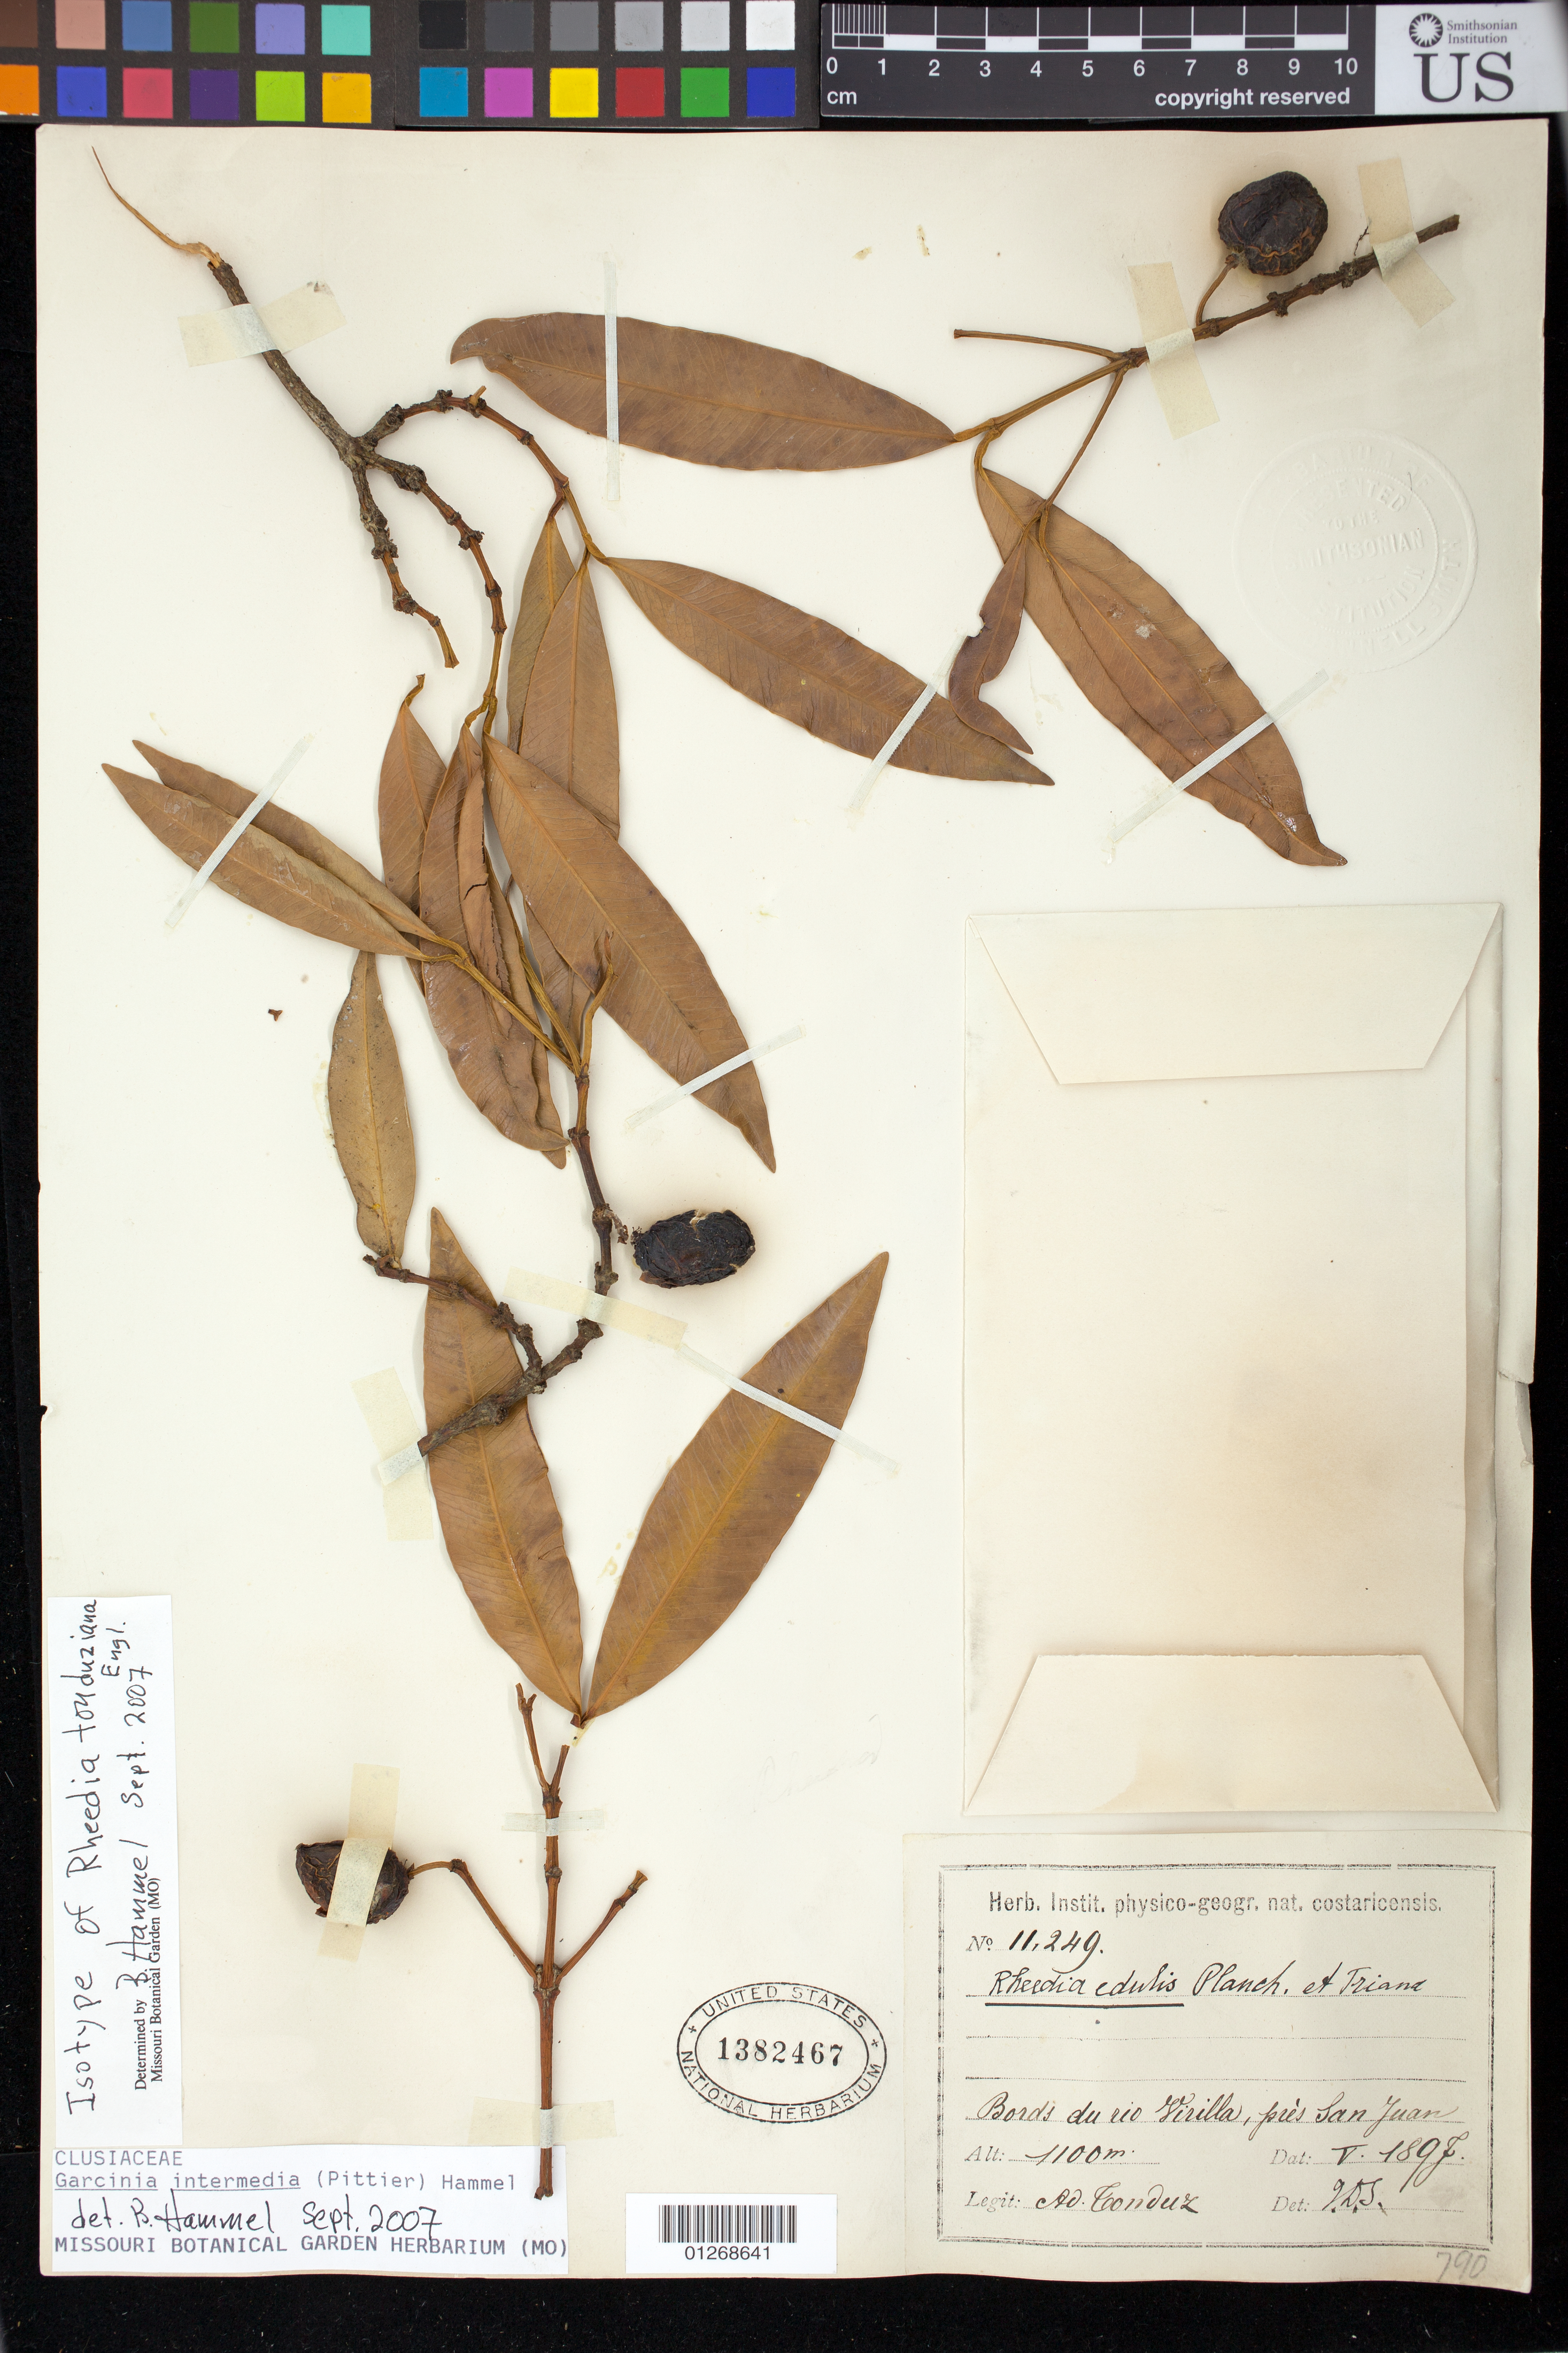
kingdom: Plantae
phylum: Tracheophyta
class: Magnoliopsida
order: Malpighiales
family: Clusiaceae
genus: Rheedia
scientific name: Rheedia tonduziana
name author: Engl.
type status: Isotype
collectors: A. Tonduz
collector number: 11249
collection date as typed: V 1897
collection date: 1897-05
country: Costa Rica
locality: Bords du rio Verilla, près San Juan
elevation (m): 1100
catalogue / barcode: US 1382467